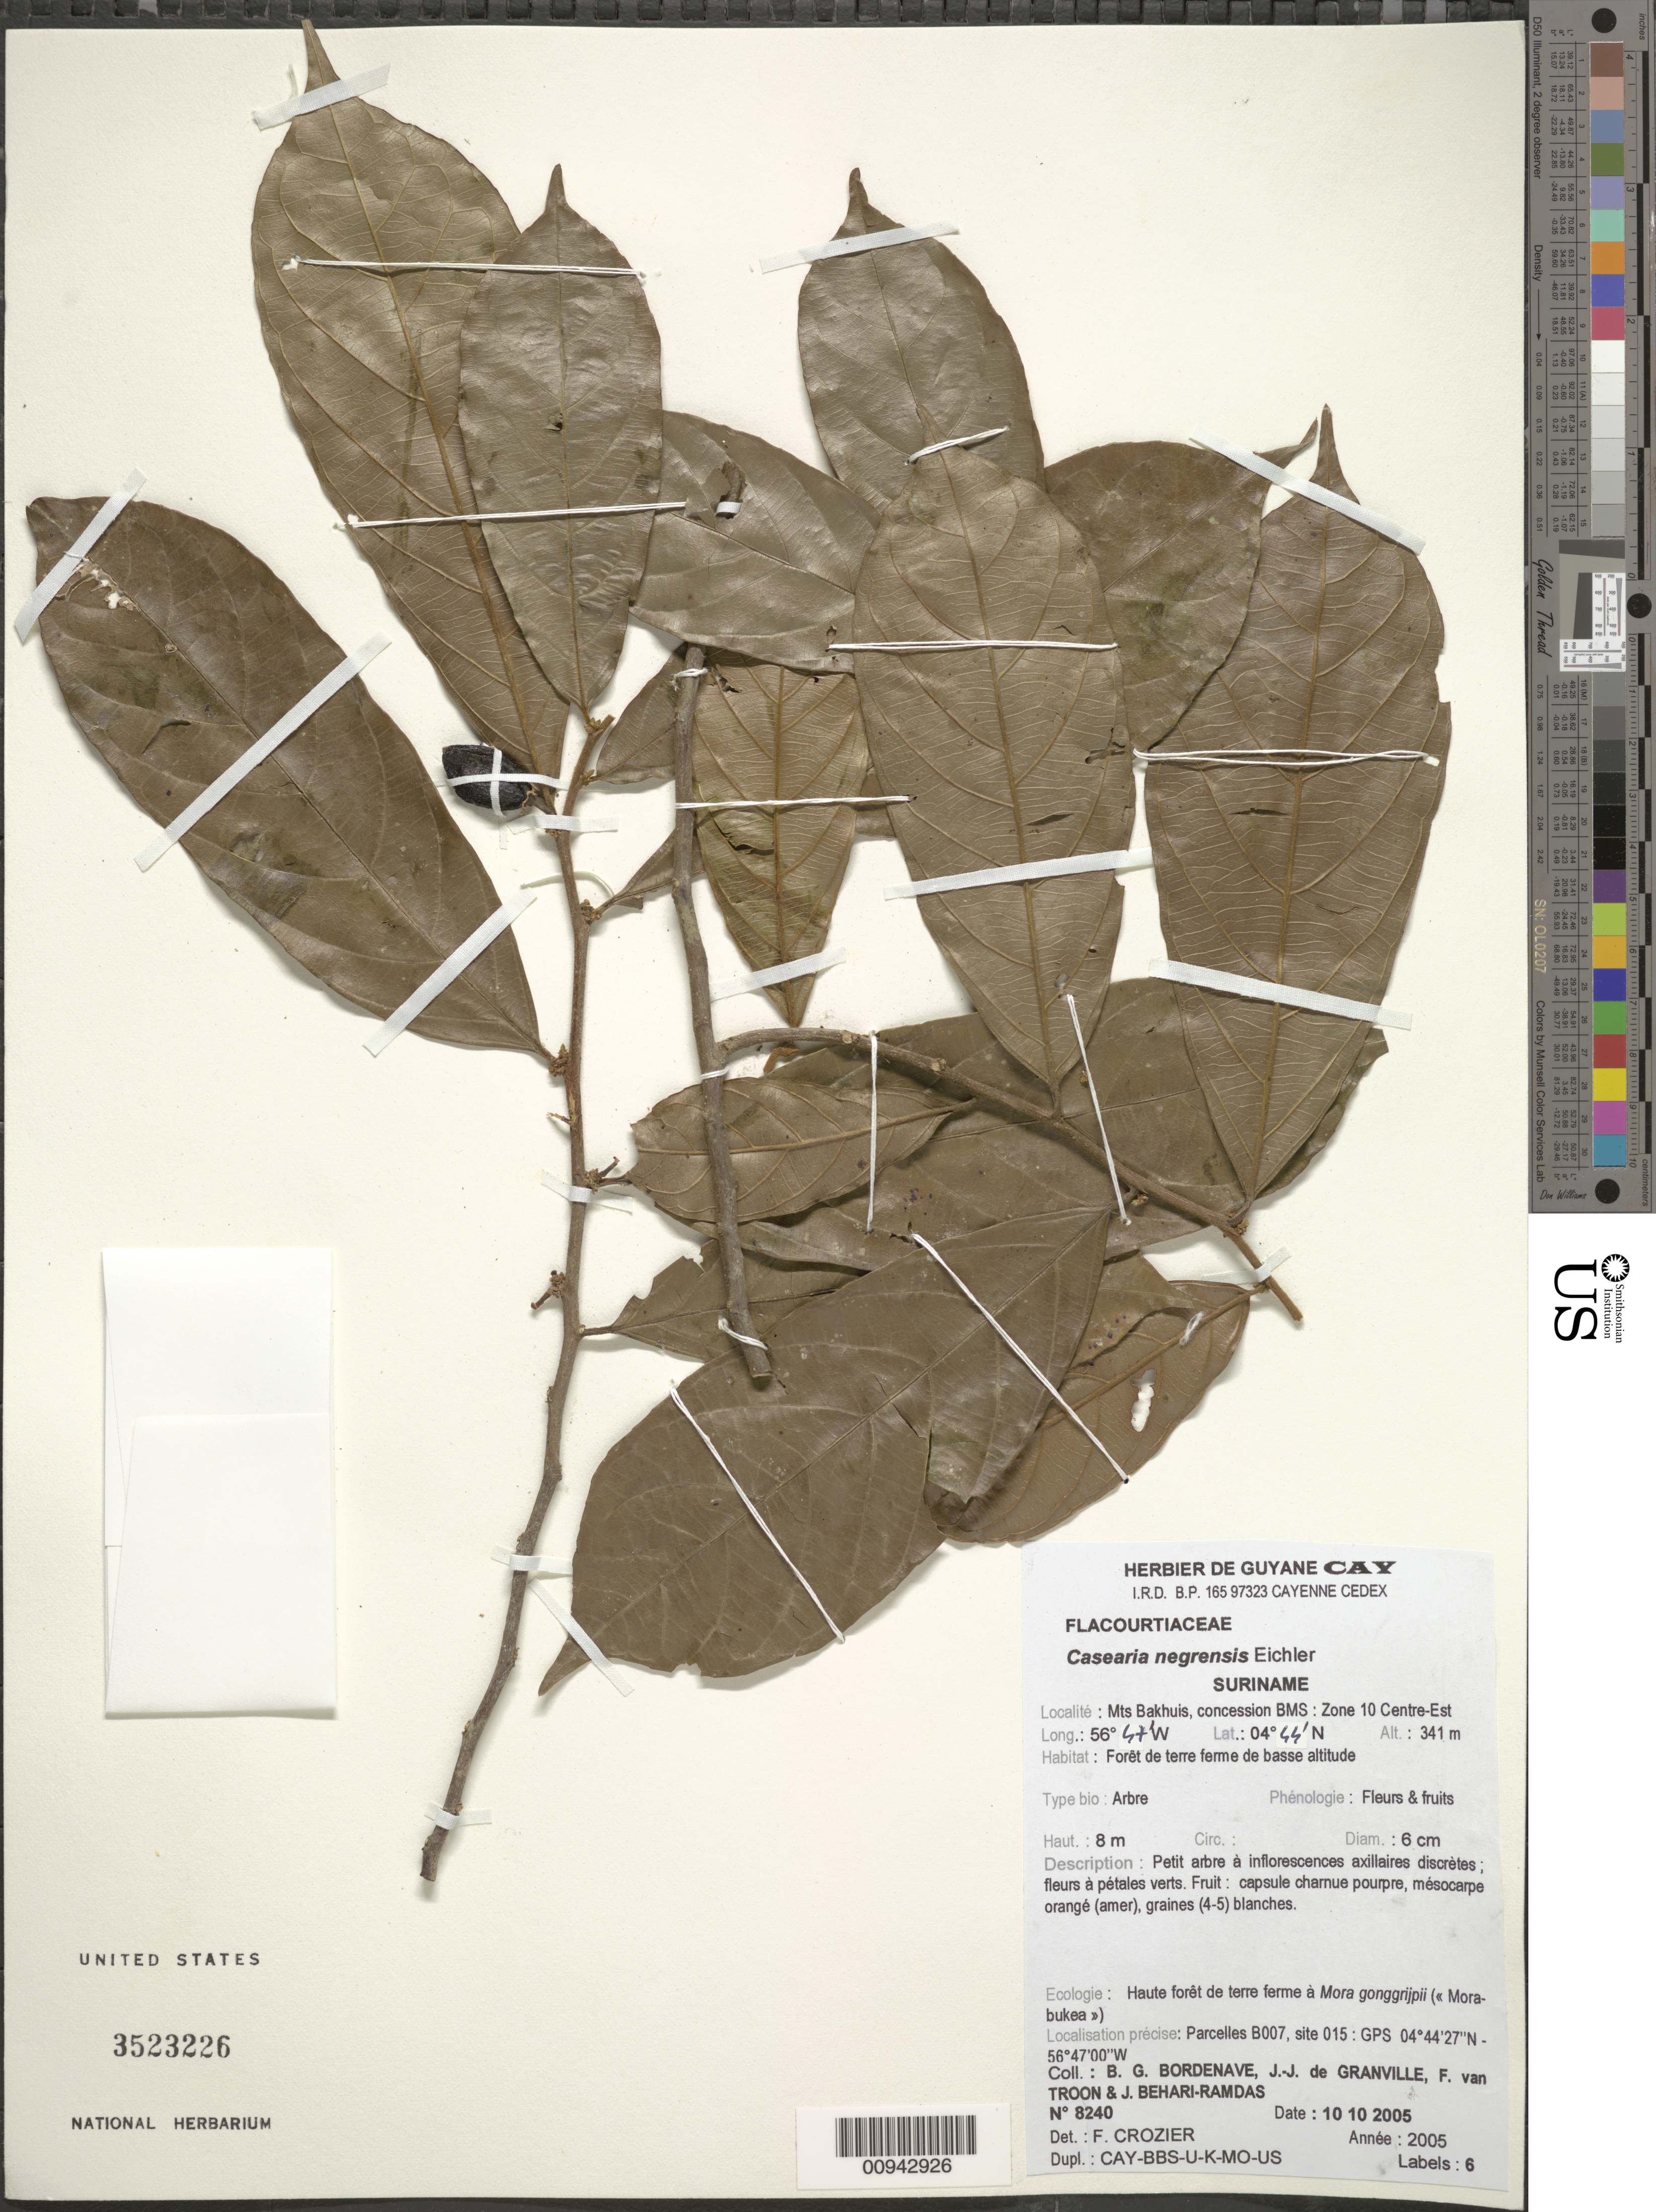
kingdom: Plantae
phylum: Tracheophyta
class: Magnoliopsida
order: Malpighiales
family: Salicaceae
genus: Casearia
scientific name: Casearia negrensis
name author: Eichler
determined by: Crozier, F.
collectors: B. Bordenave, J.-J. de Granville, F. Van Troon & J. Behari-Ramdas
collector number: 8240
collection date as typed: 10-Oct-05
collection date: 2005-10-10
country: Suriname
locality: Mts Bakhuis, concession BMS: Zone 10 Centre-Est. Parcelles B007, site 015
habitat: Foret de terre ferme de basse altitude. Haute foret de terre ferme a Mora gonggrijpii ("Morabukea")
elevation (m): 341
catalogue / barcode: US 3523226